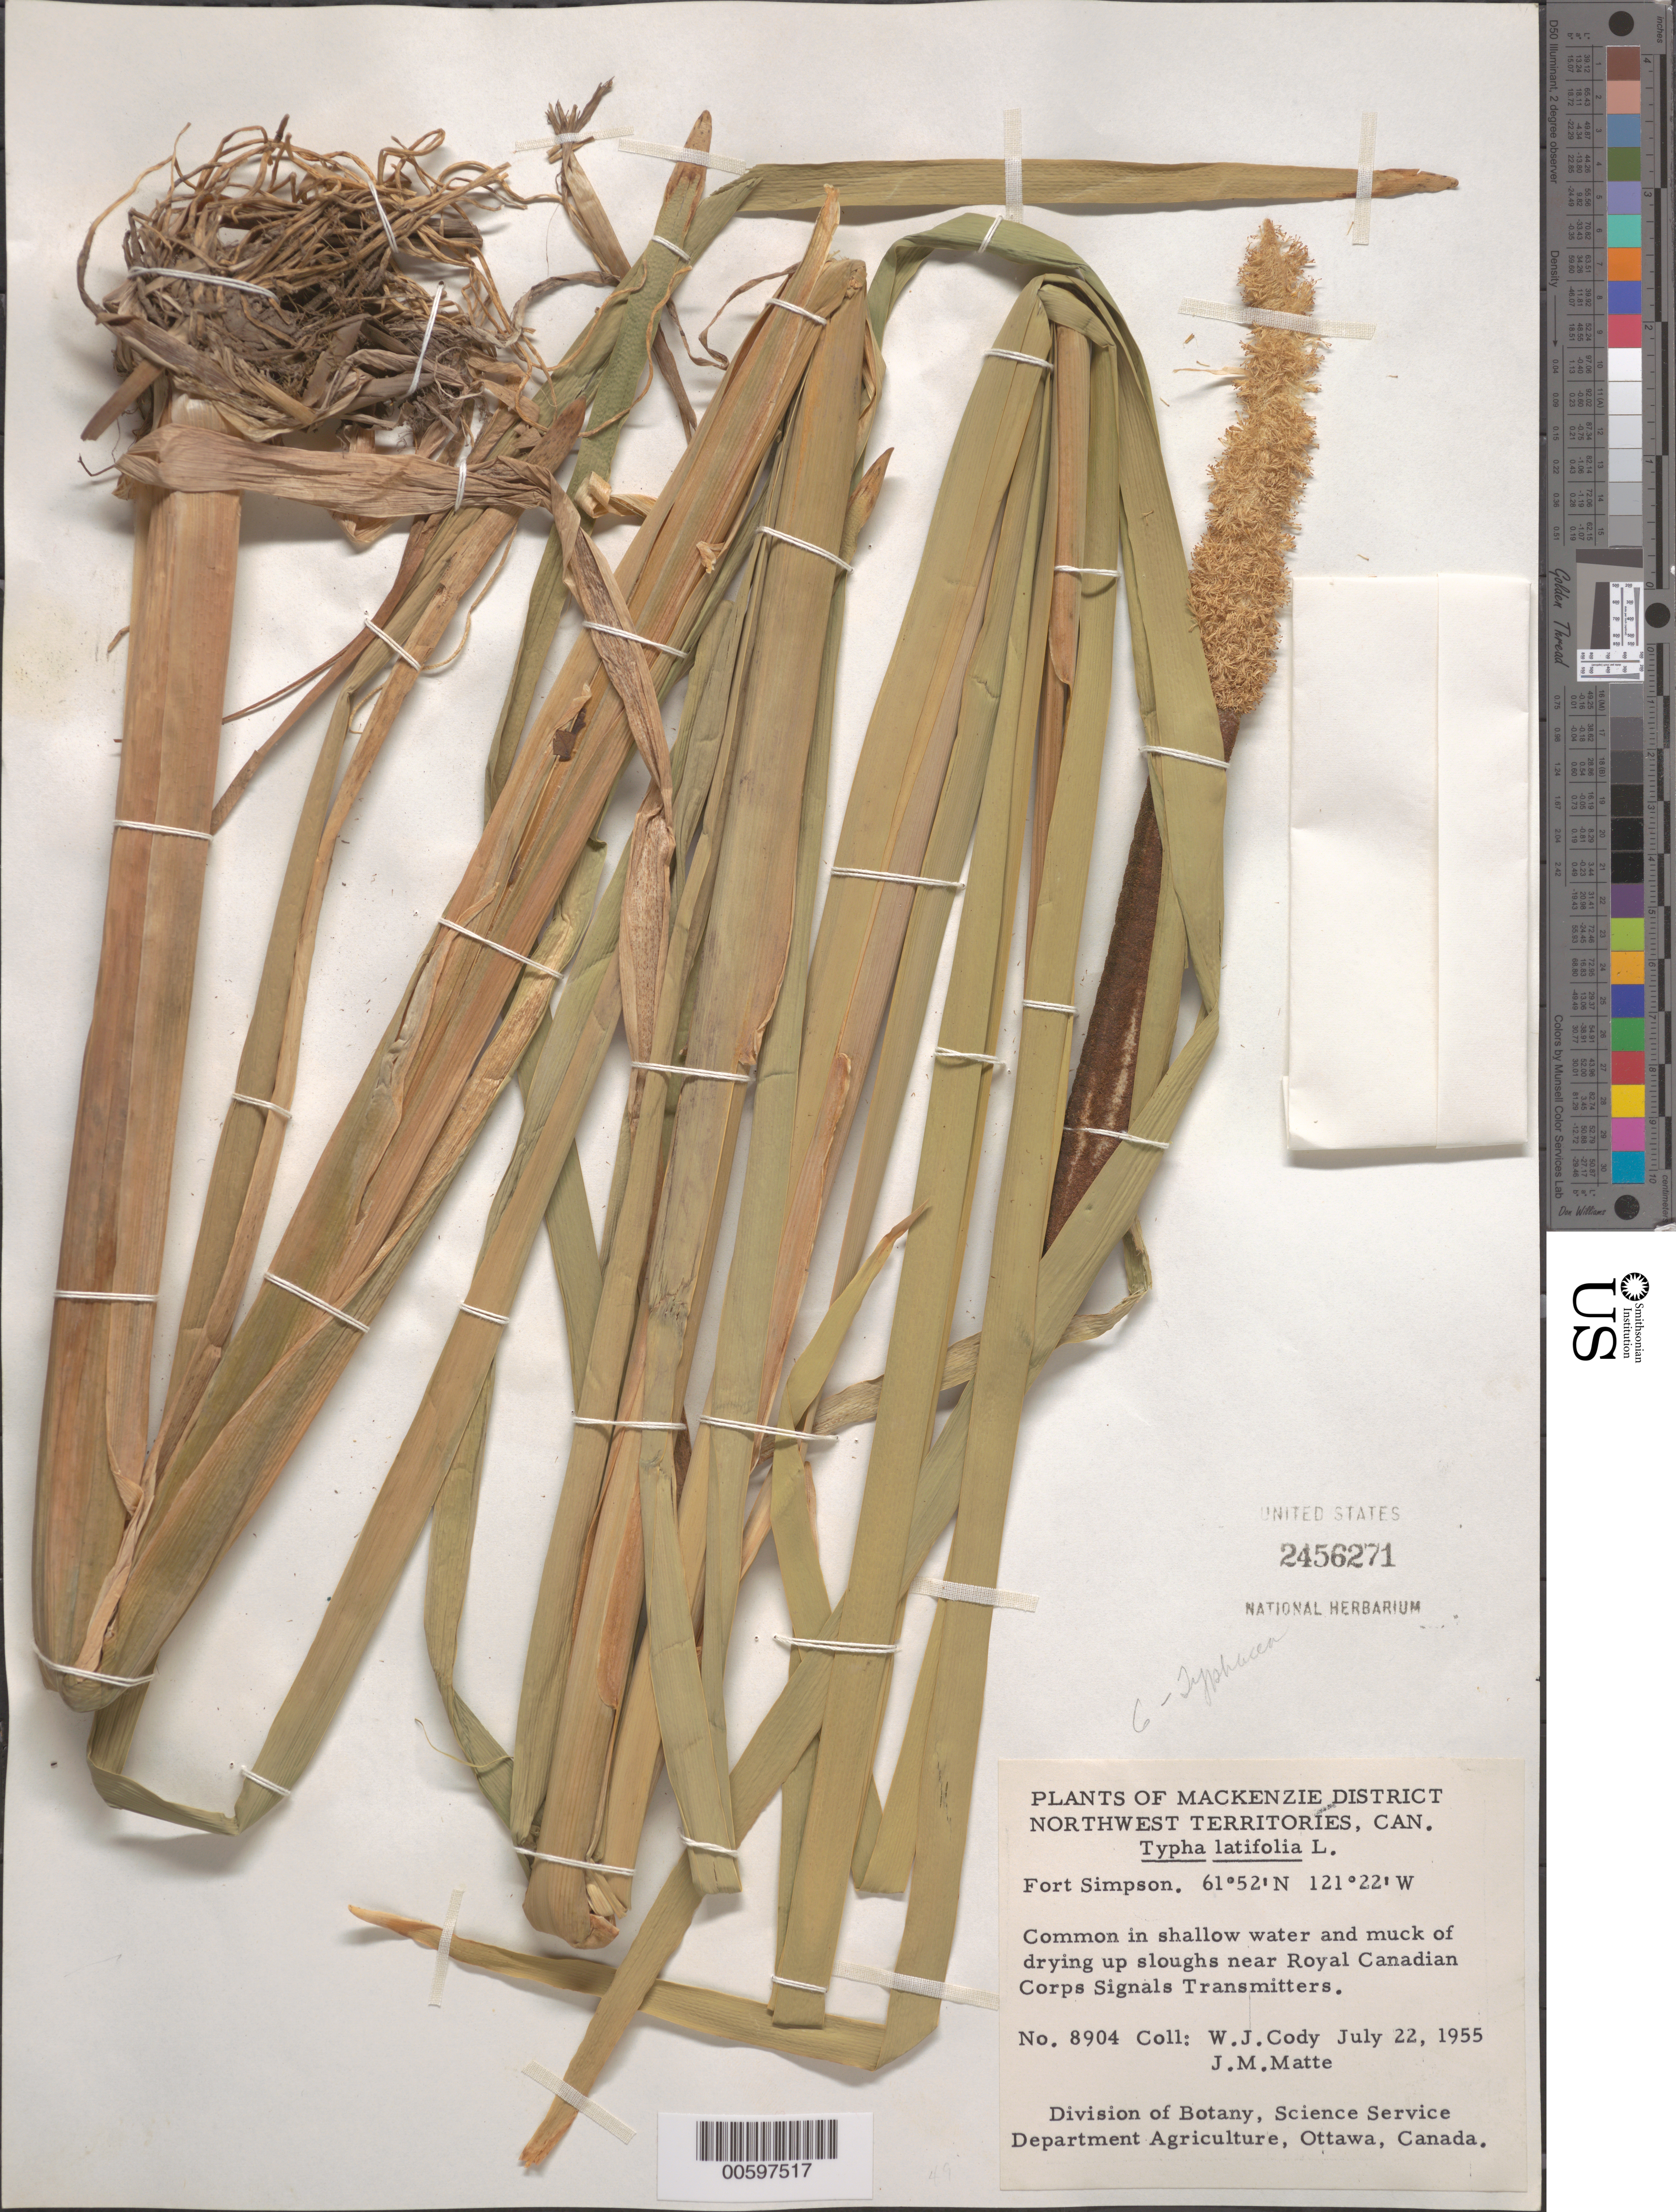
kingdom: Plantae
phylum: Tracheophyta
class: Liliopsida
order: Poales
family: Typhaceae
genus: Typha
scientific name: Typha latifolia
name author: L.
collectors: W. Cody & J. Matte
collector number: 8904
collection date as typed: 22 Jul 1955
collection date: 1955-07-22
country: Canada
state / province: Northwest Territories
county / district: Mackenzie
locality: Near Royal Canadian Corps Signal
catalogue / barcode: US 2456271